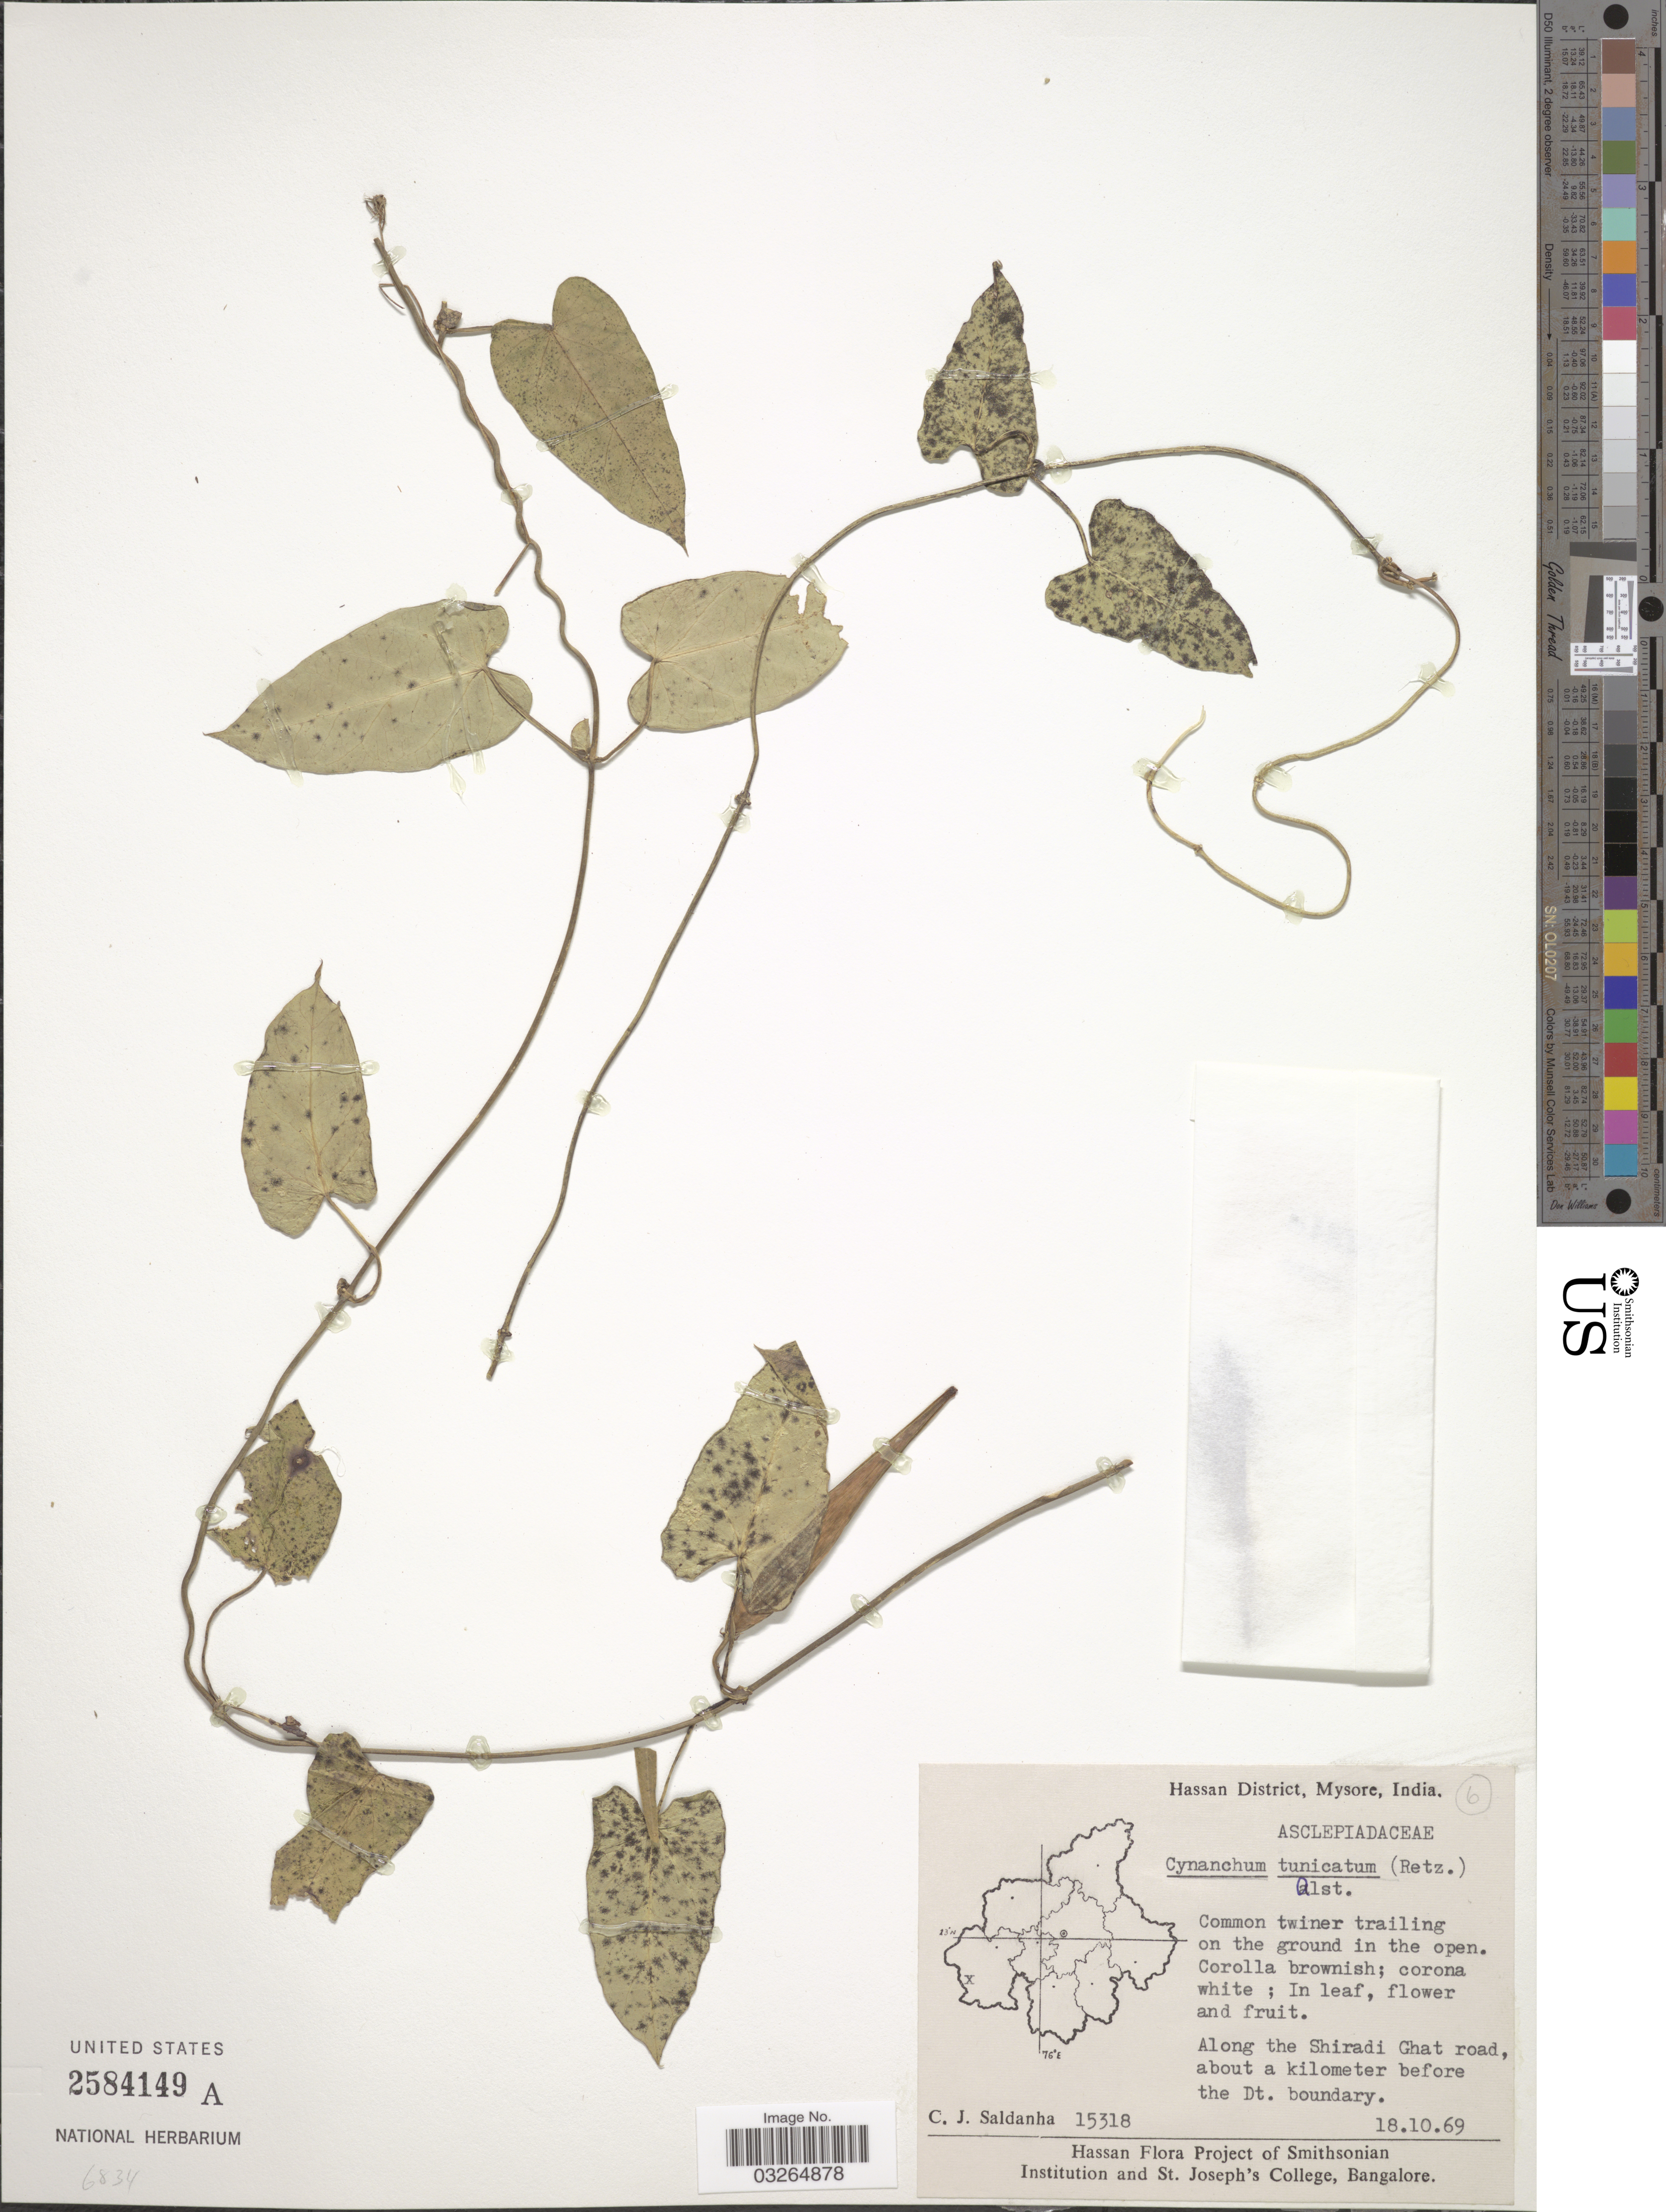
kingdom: Plantae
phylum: Tracheophyta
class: Magnoliopsida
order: Gentianales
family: Apocynaceae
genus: Cynanchum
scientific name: Cynanchum tunicatum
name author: (Retz.) Alston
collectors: C. J. Saldanha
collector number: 15318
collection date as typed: Transcribed d/m/y: 18/10/69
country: India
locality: Hassan District, Mysore. Along the Shiradi Ghat road, about a kilometer before the Dt. boundary.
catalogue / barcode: US 2584149A